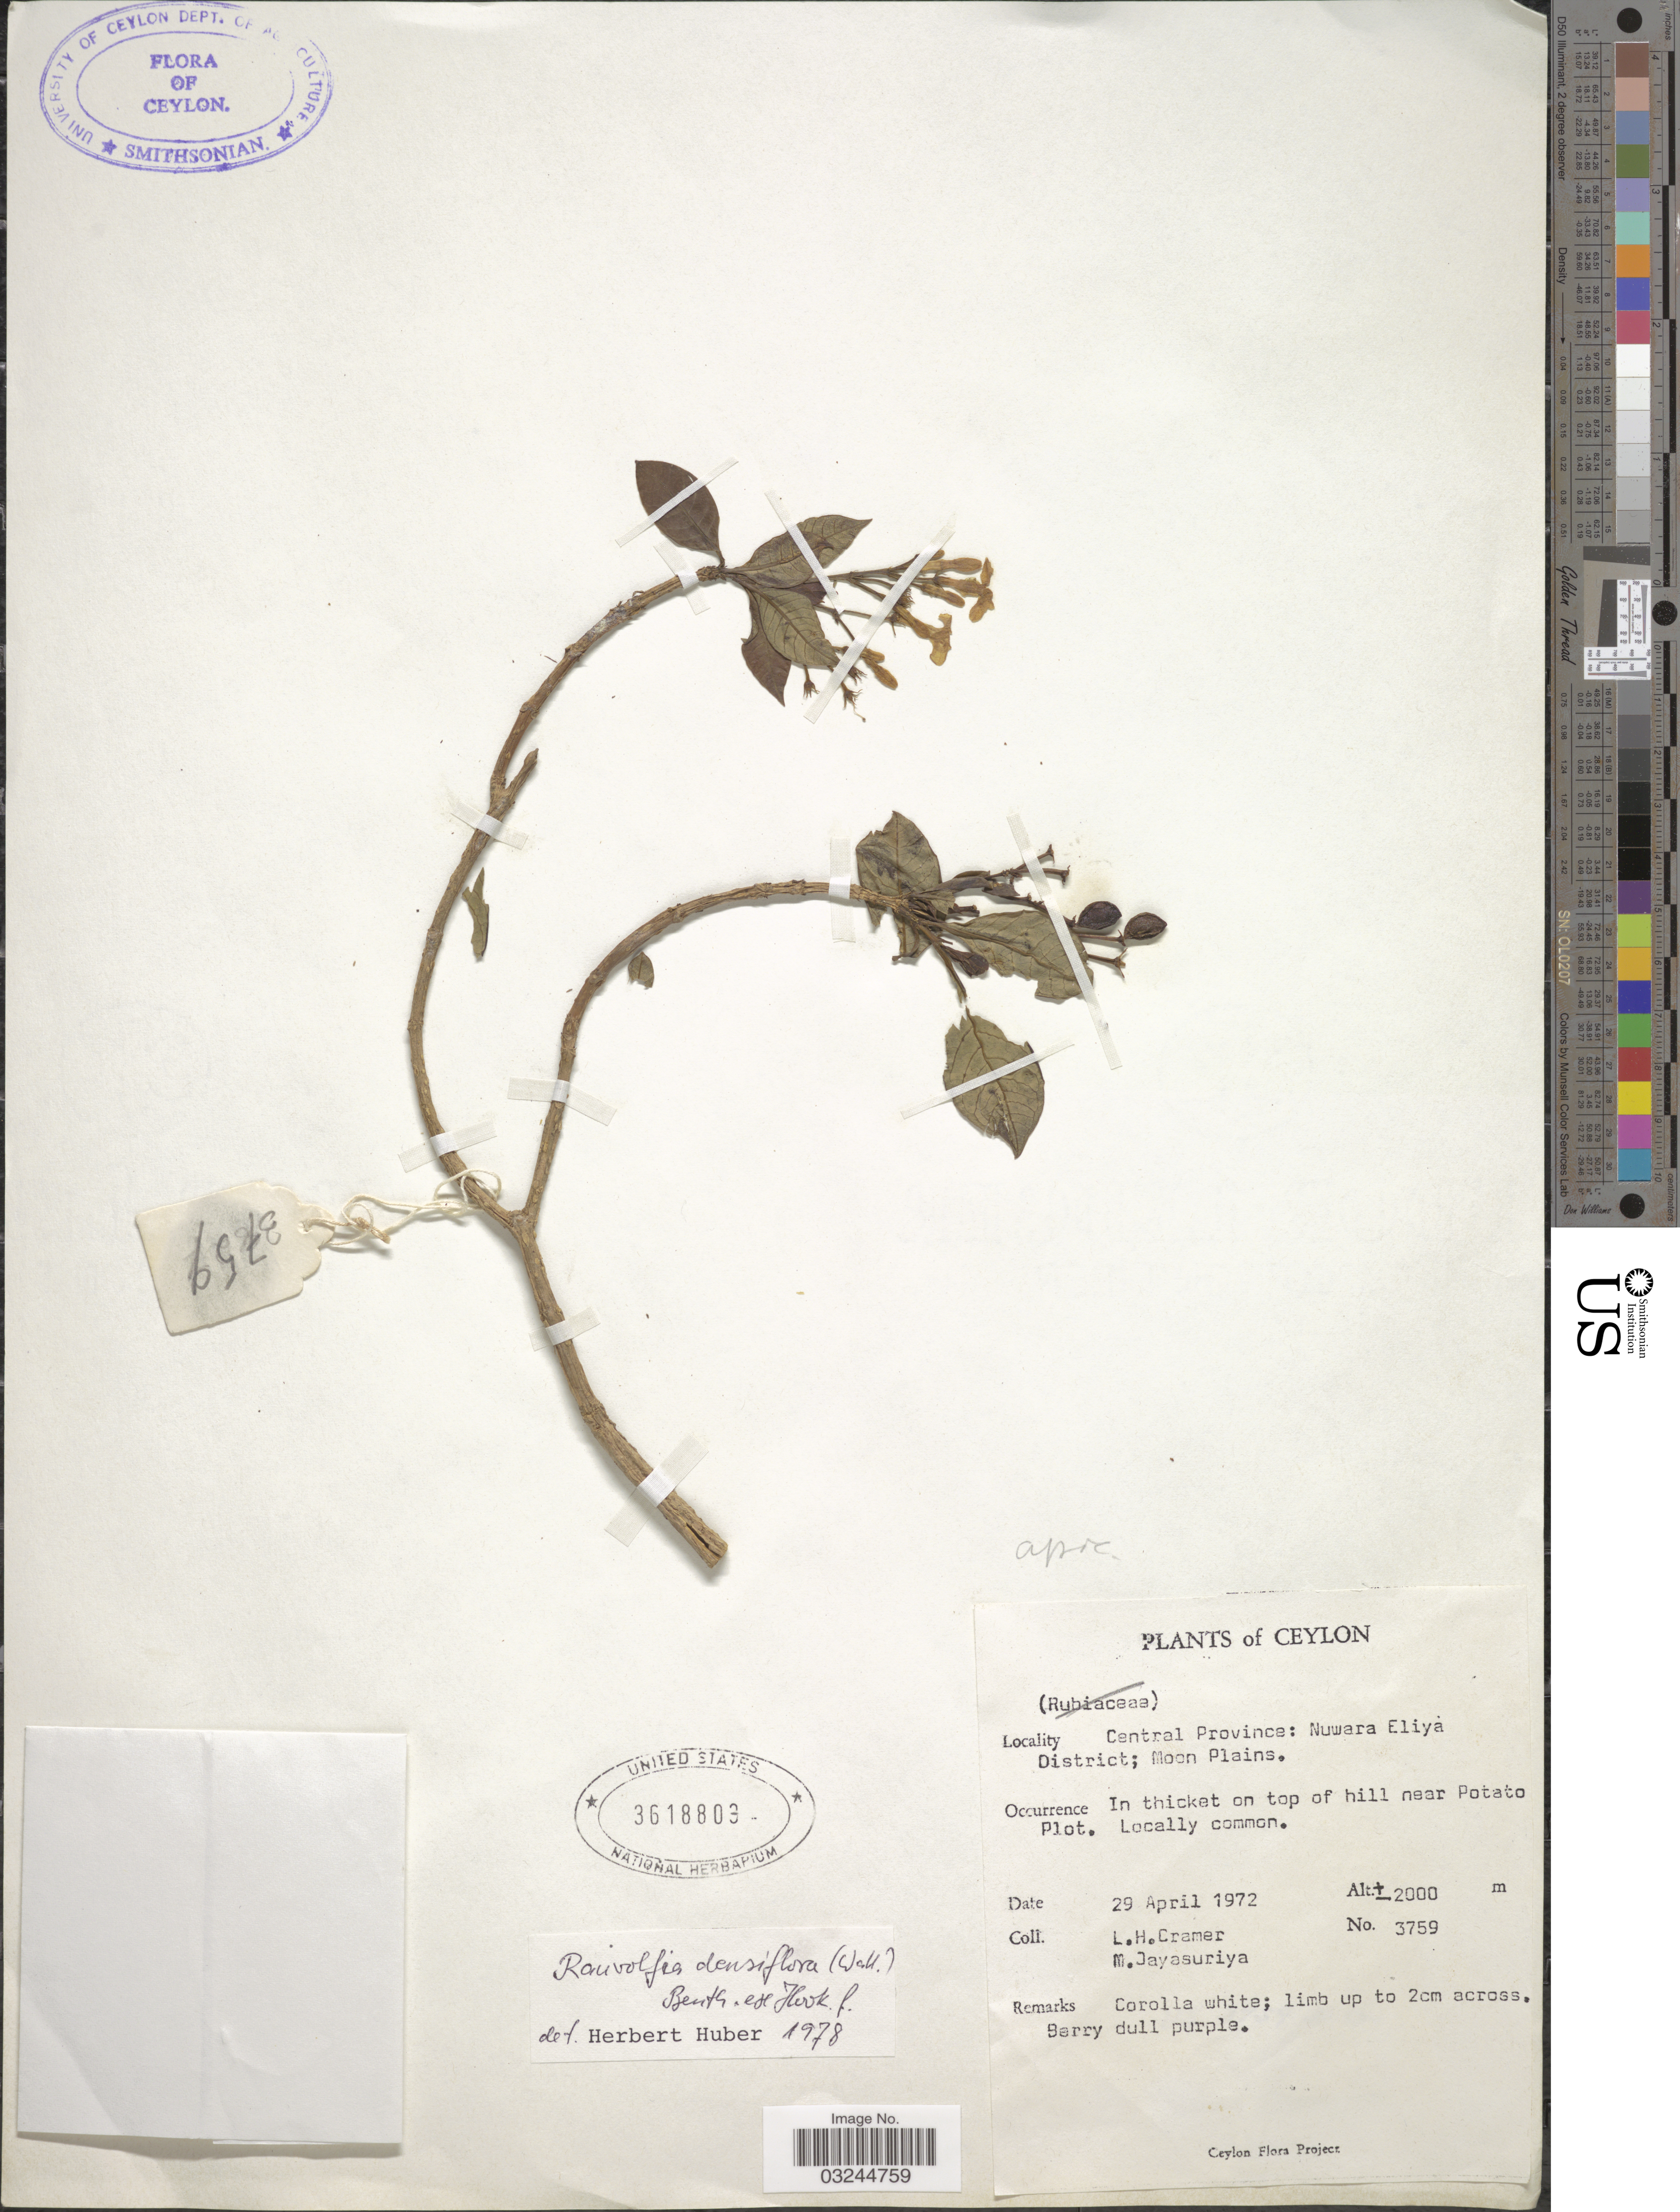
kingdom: Plantae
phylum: Tracheophyta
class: Magnoliopsida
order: Gentianales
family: Apocynaceae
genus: Rauvolfia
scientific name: Rauvolfia densiflora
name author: (Wall.) Benth. ex Hook. f.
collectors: L. H. Cramer & M. Jayasuriya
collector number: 3759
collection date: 1972-04-29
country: Sri Lanka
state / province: Central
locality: Ceylon. Nuwara Eliya District; Moon Plains. In thicket on top of hill near Potato Plot.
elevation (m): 2000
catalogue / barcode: US 3618803